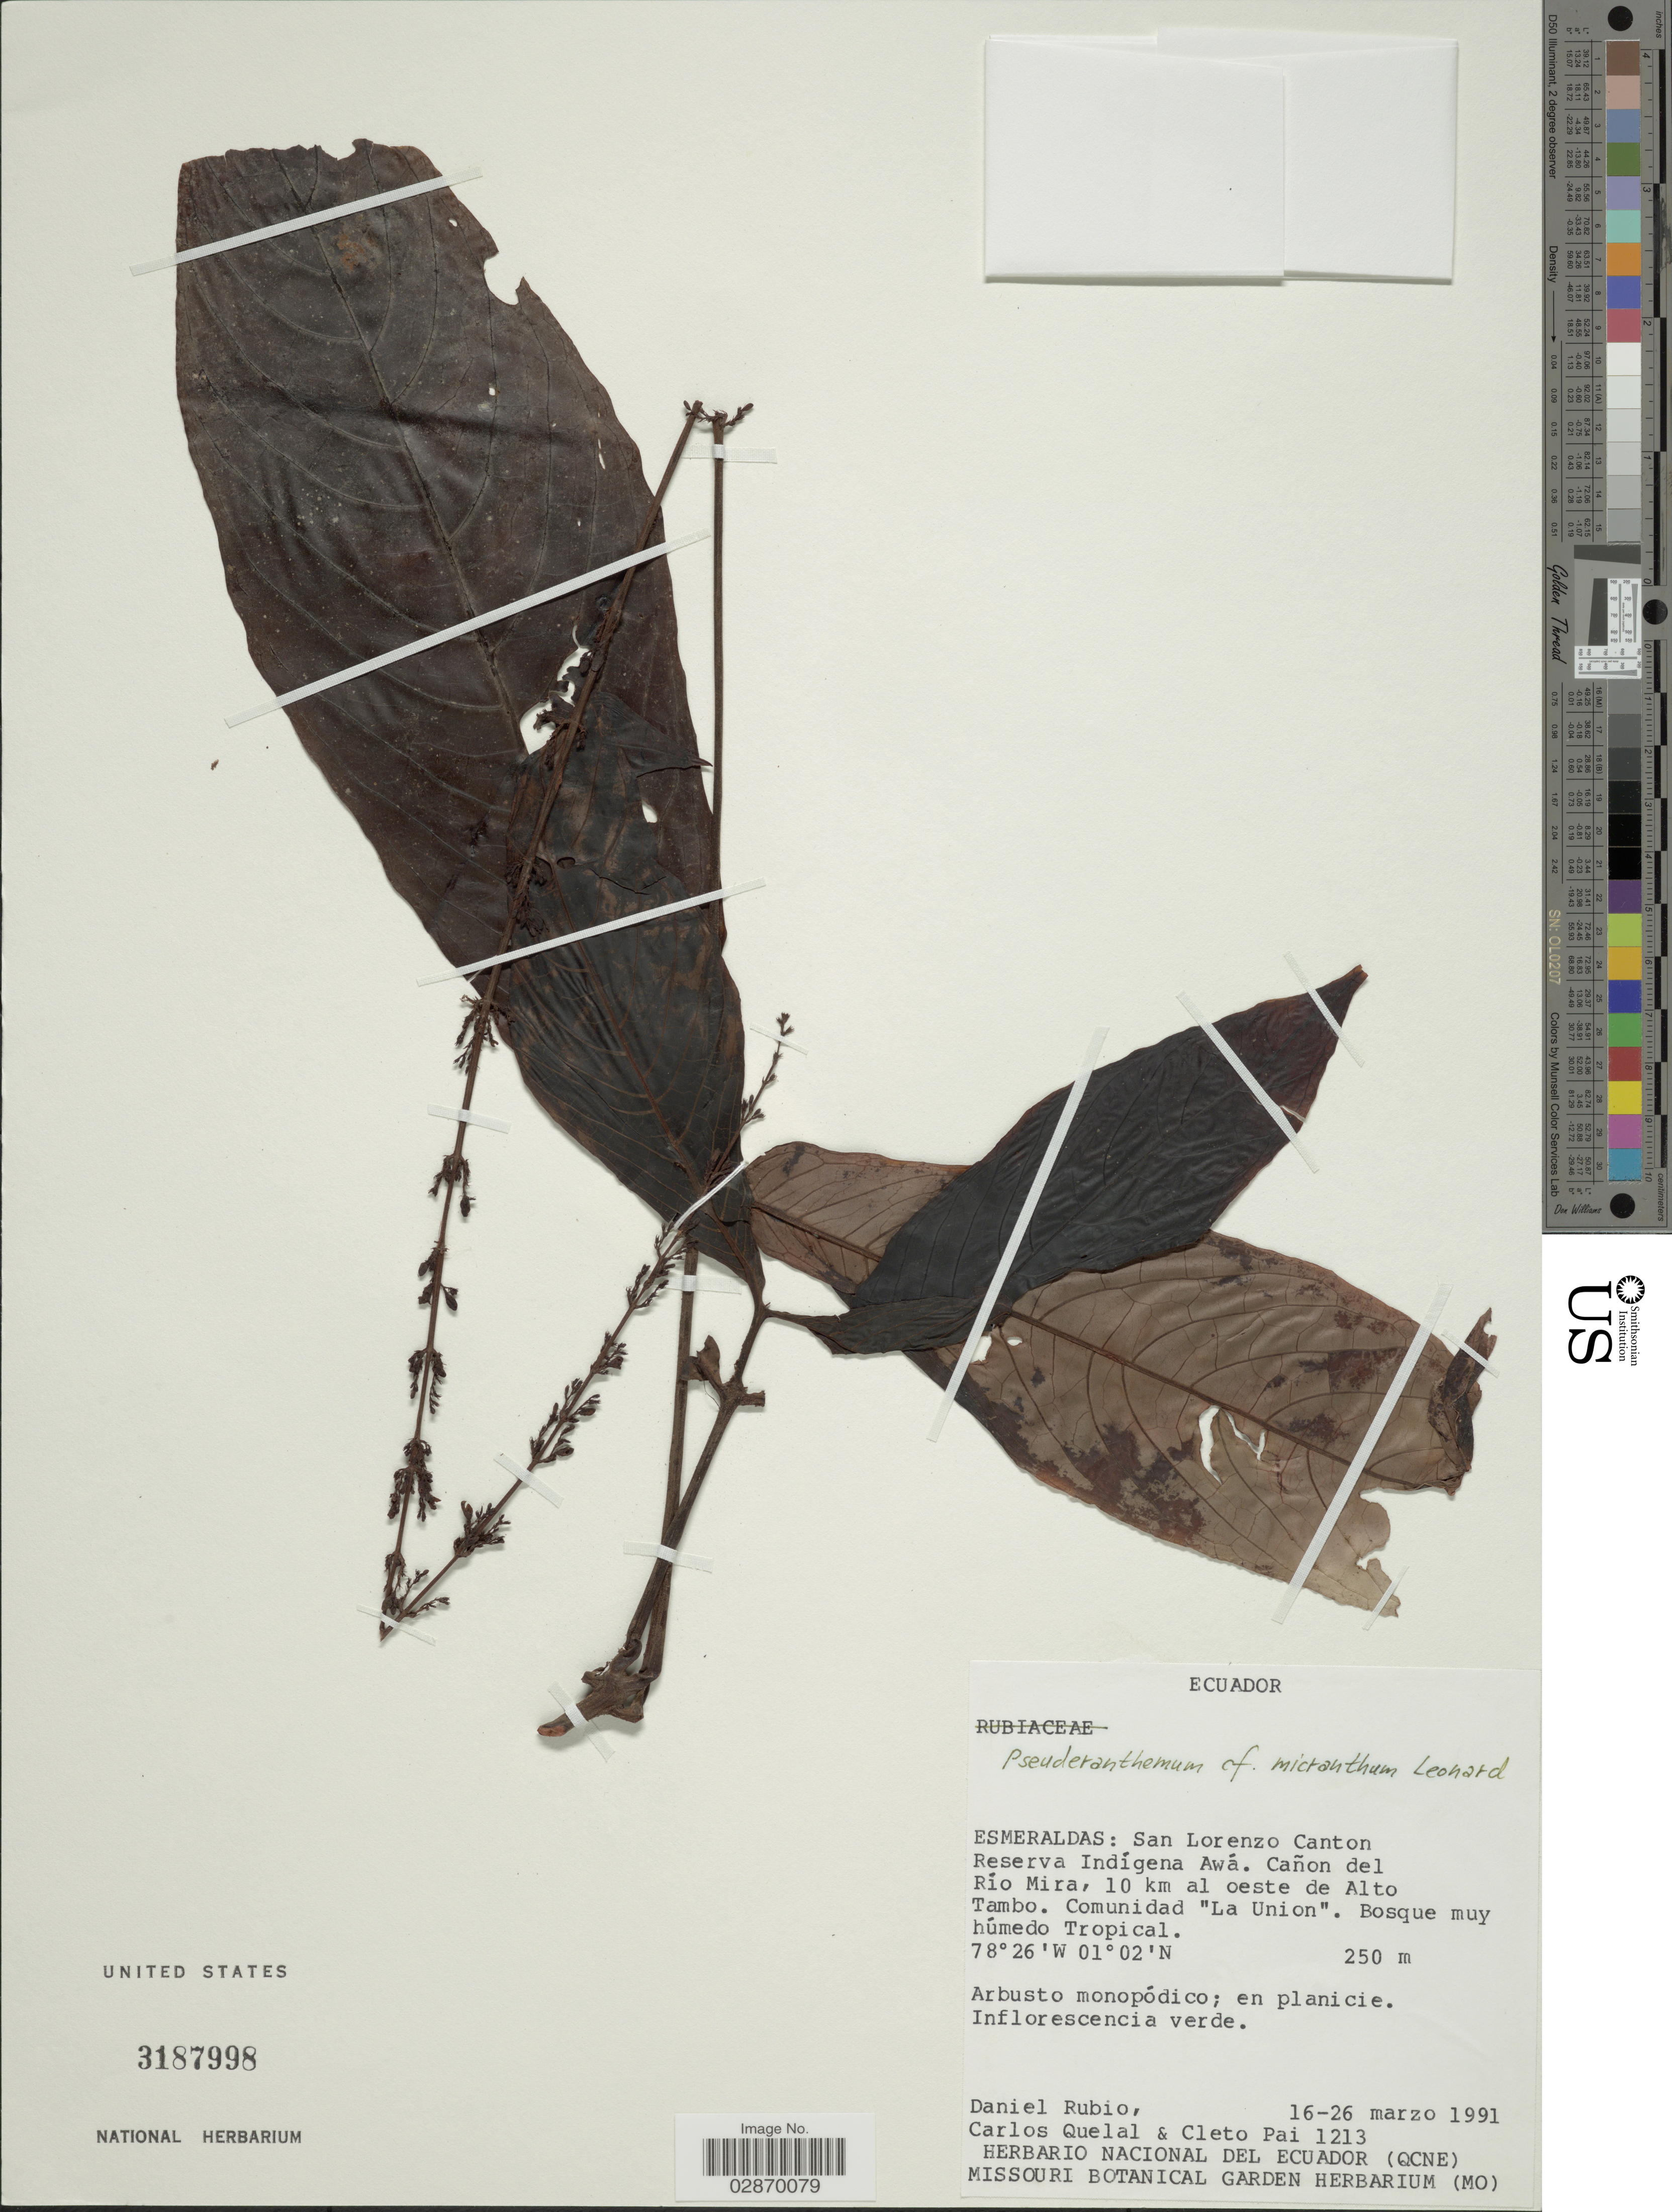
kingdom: Plantae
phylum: Tracheophyta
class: Magnoliopsida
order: Lamiales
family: Acanthaceae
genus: Pseuderanthemum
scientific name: Pseuderanthemum micranthum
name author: Leonard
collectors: D. Rubio, C. Quelal & C. Pai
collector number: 1213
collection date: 1991-03-16/1991-03-26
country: Ecuador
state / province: Esmeraldas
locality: San Lorenzo Canton, Reserva Indígena Awá, Cañon del Río Mira, 10 km al oeste de Alto Tambo, Comunidad "La Union".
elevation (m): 250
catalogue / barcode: US 3187998